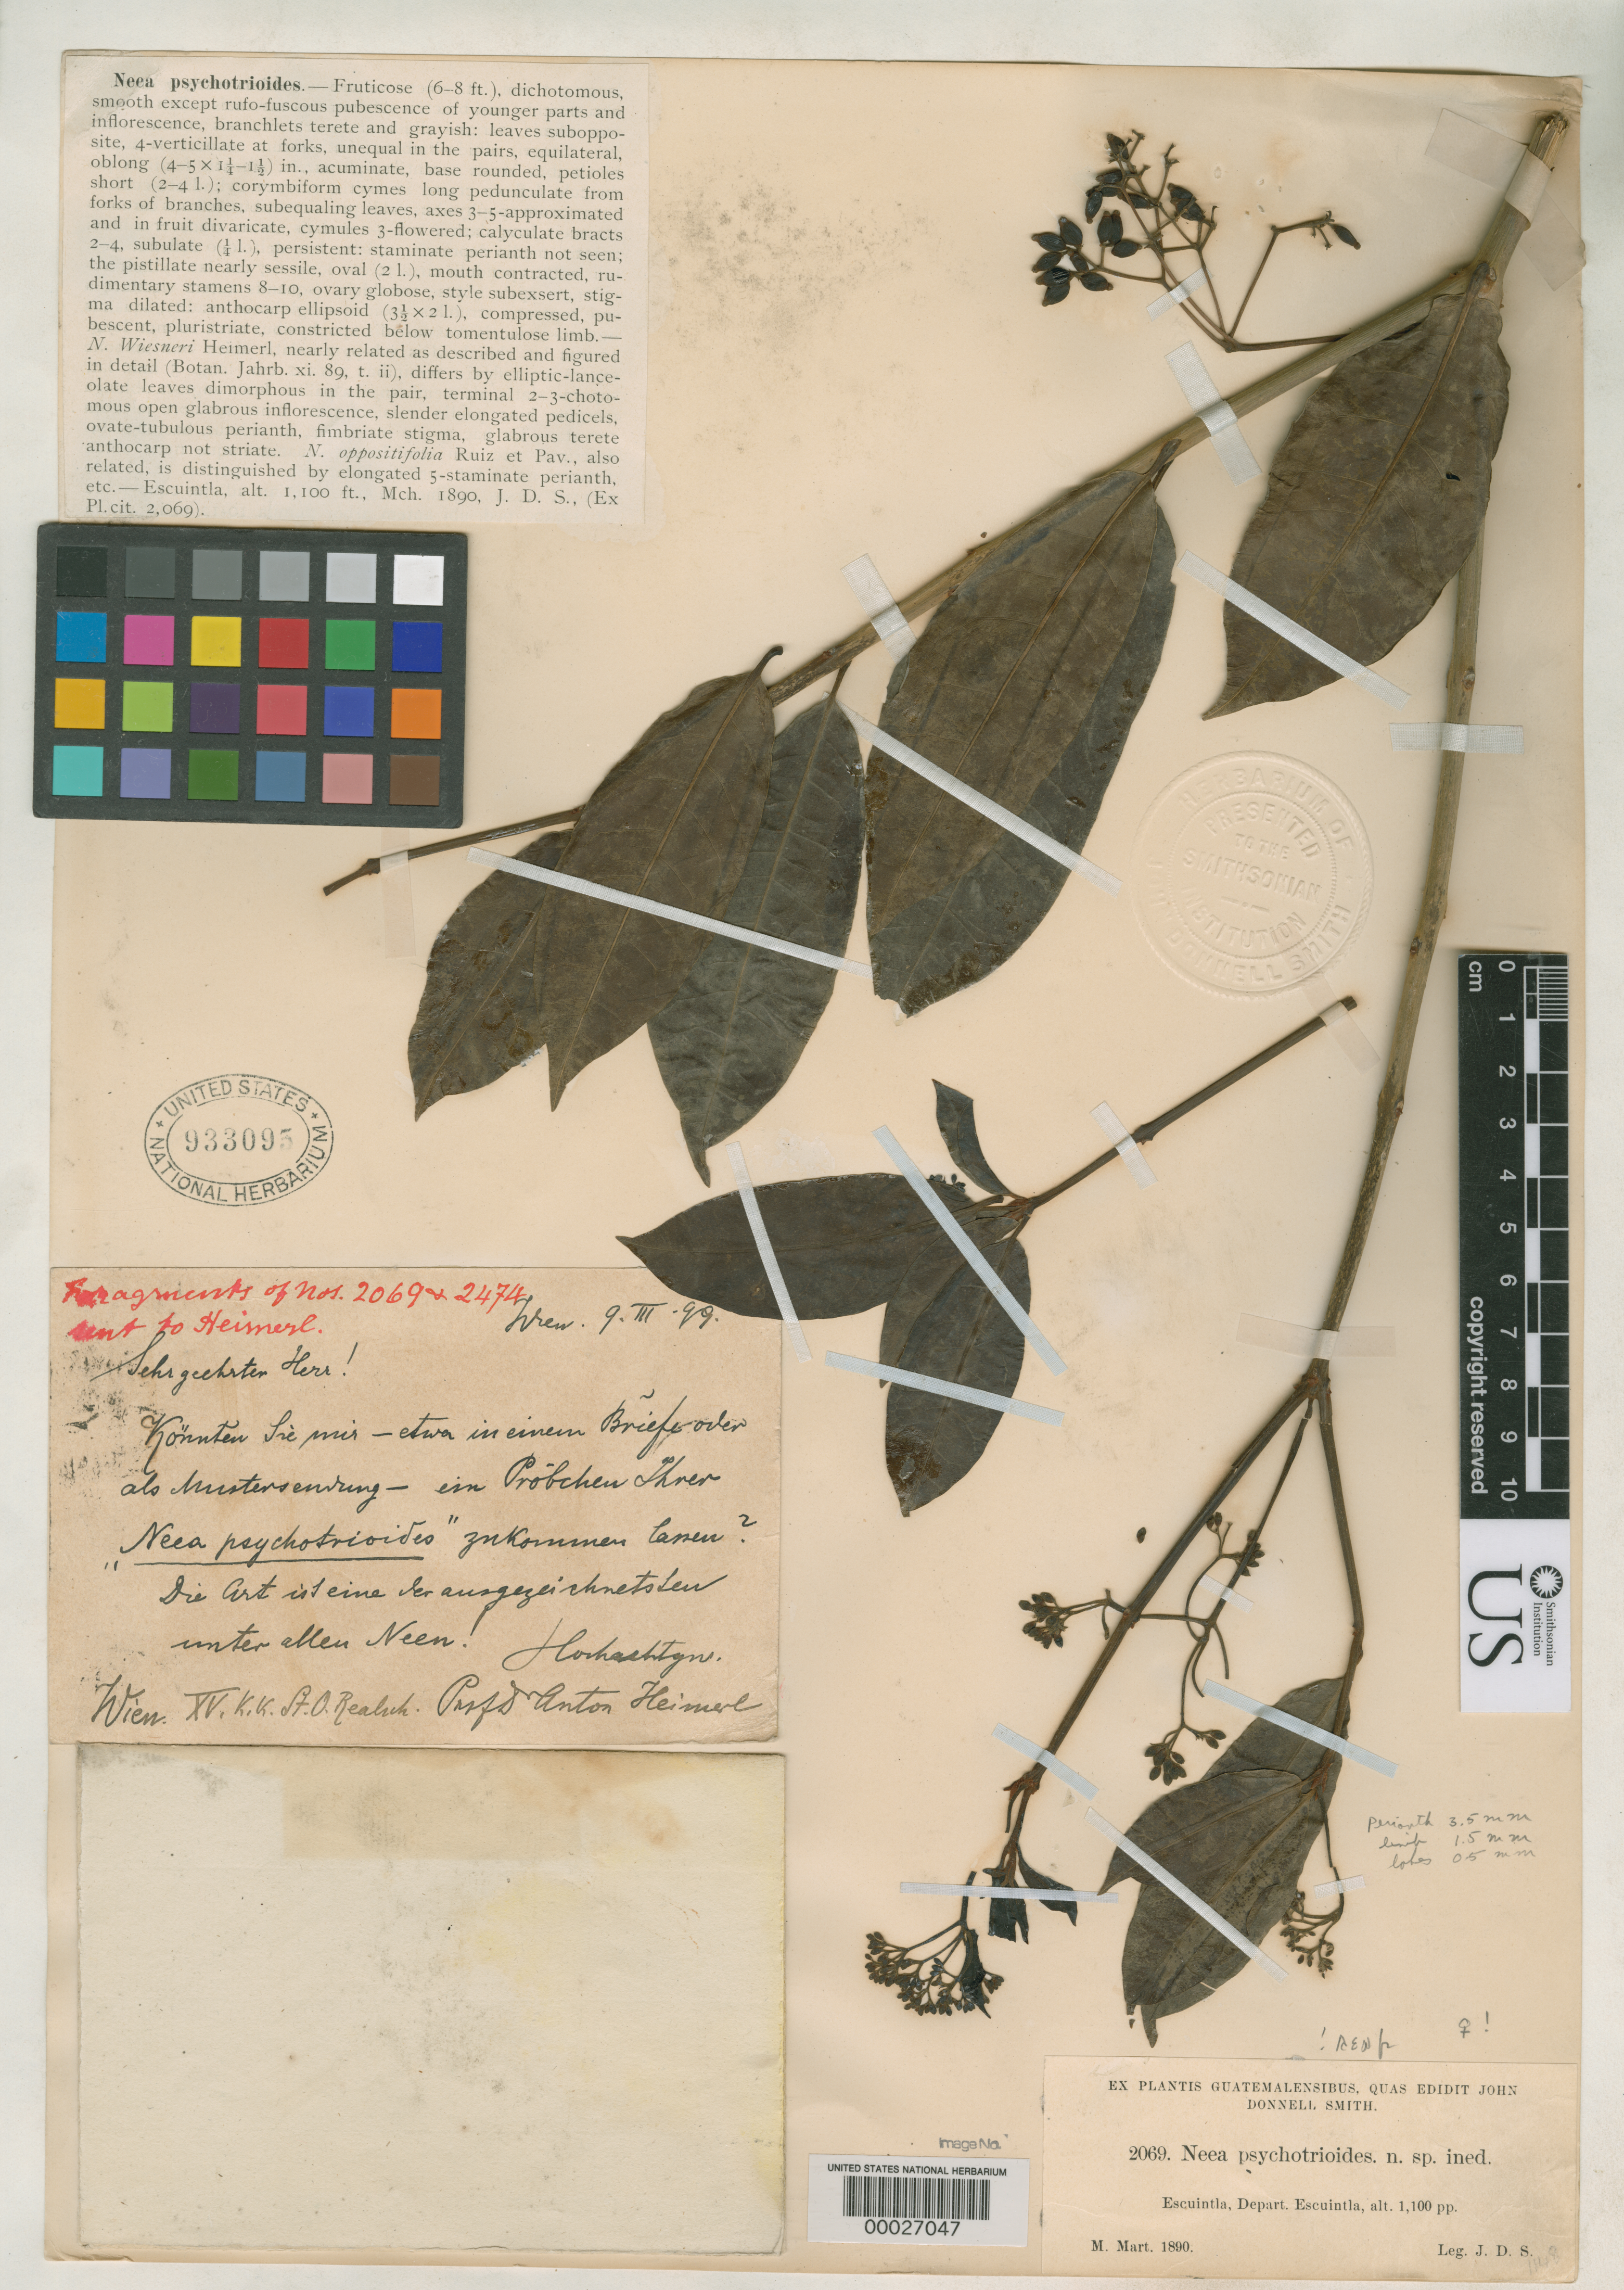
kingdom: Plantae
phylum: Tracheophyta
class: Magnoliopsida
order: Caryophyllales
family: Nyctaginaceae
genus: Neea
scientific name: Neea psychotrioides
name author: Donn. Sm.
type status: Type Collection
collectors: J. Donnell Smith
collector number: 2069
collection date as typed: Mar 1890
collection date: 1890-03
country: Guatemala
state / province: Escuintla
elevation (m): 335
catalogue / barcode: US 933095